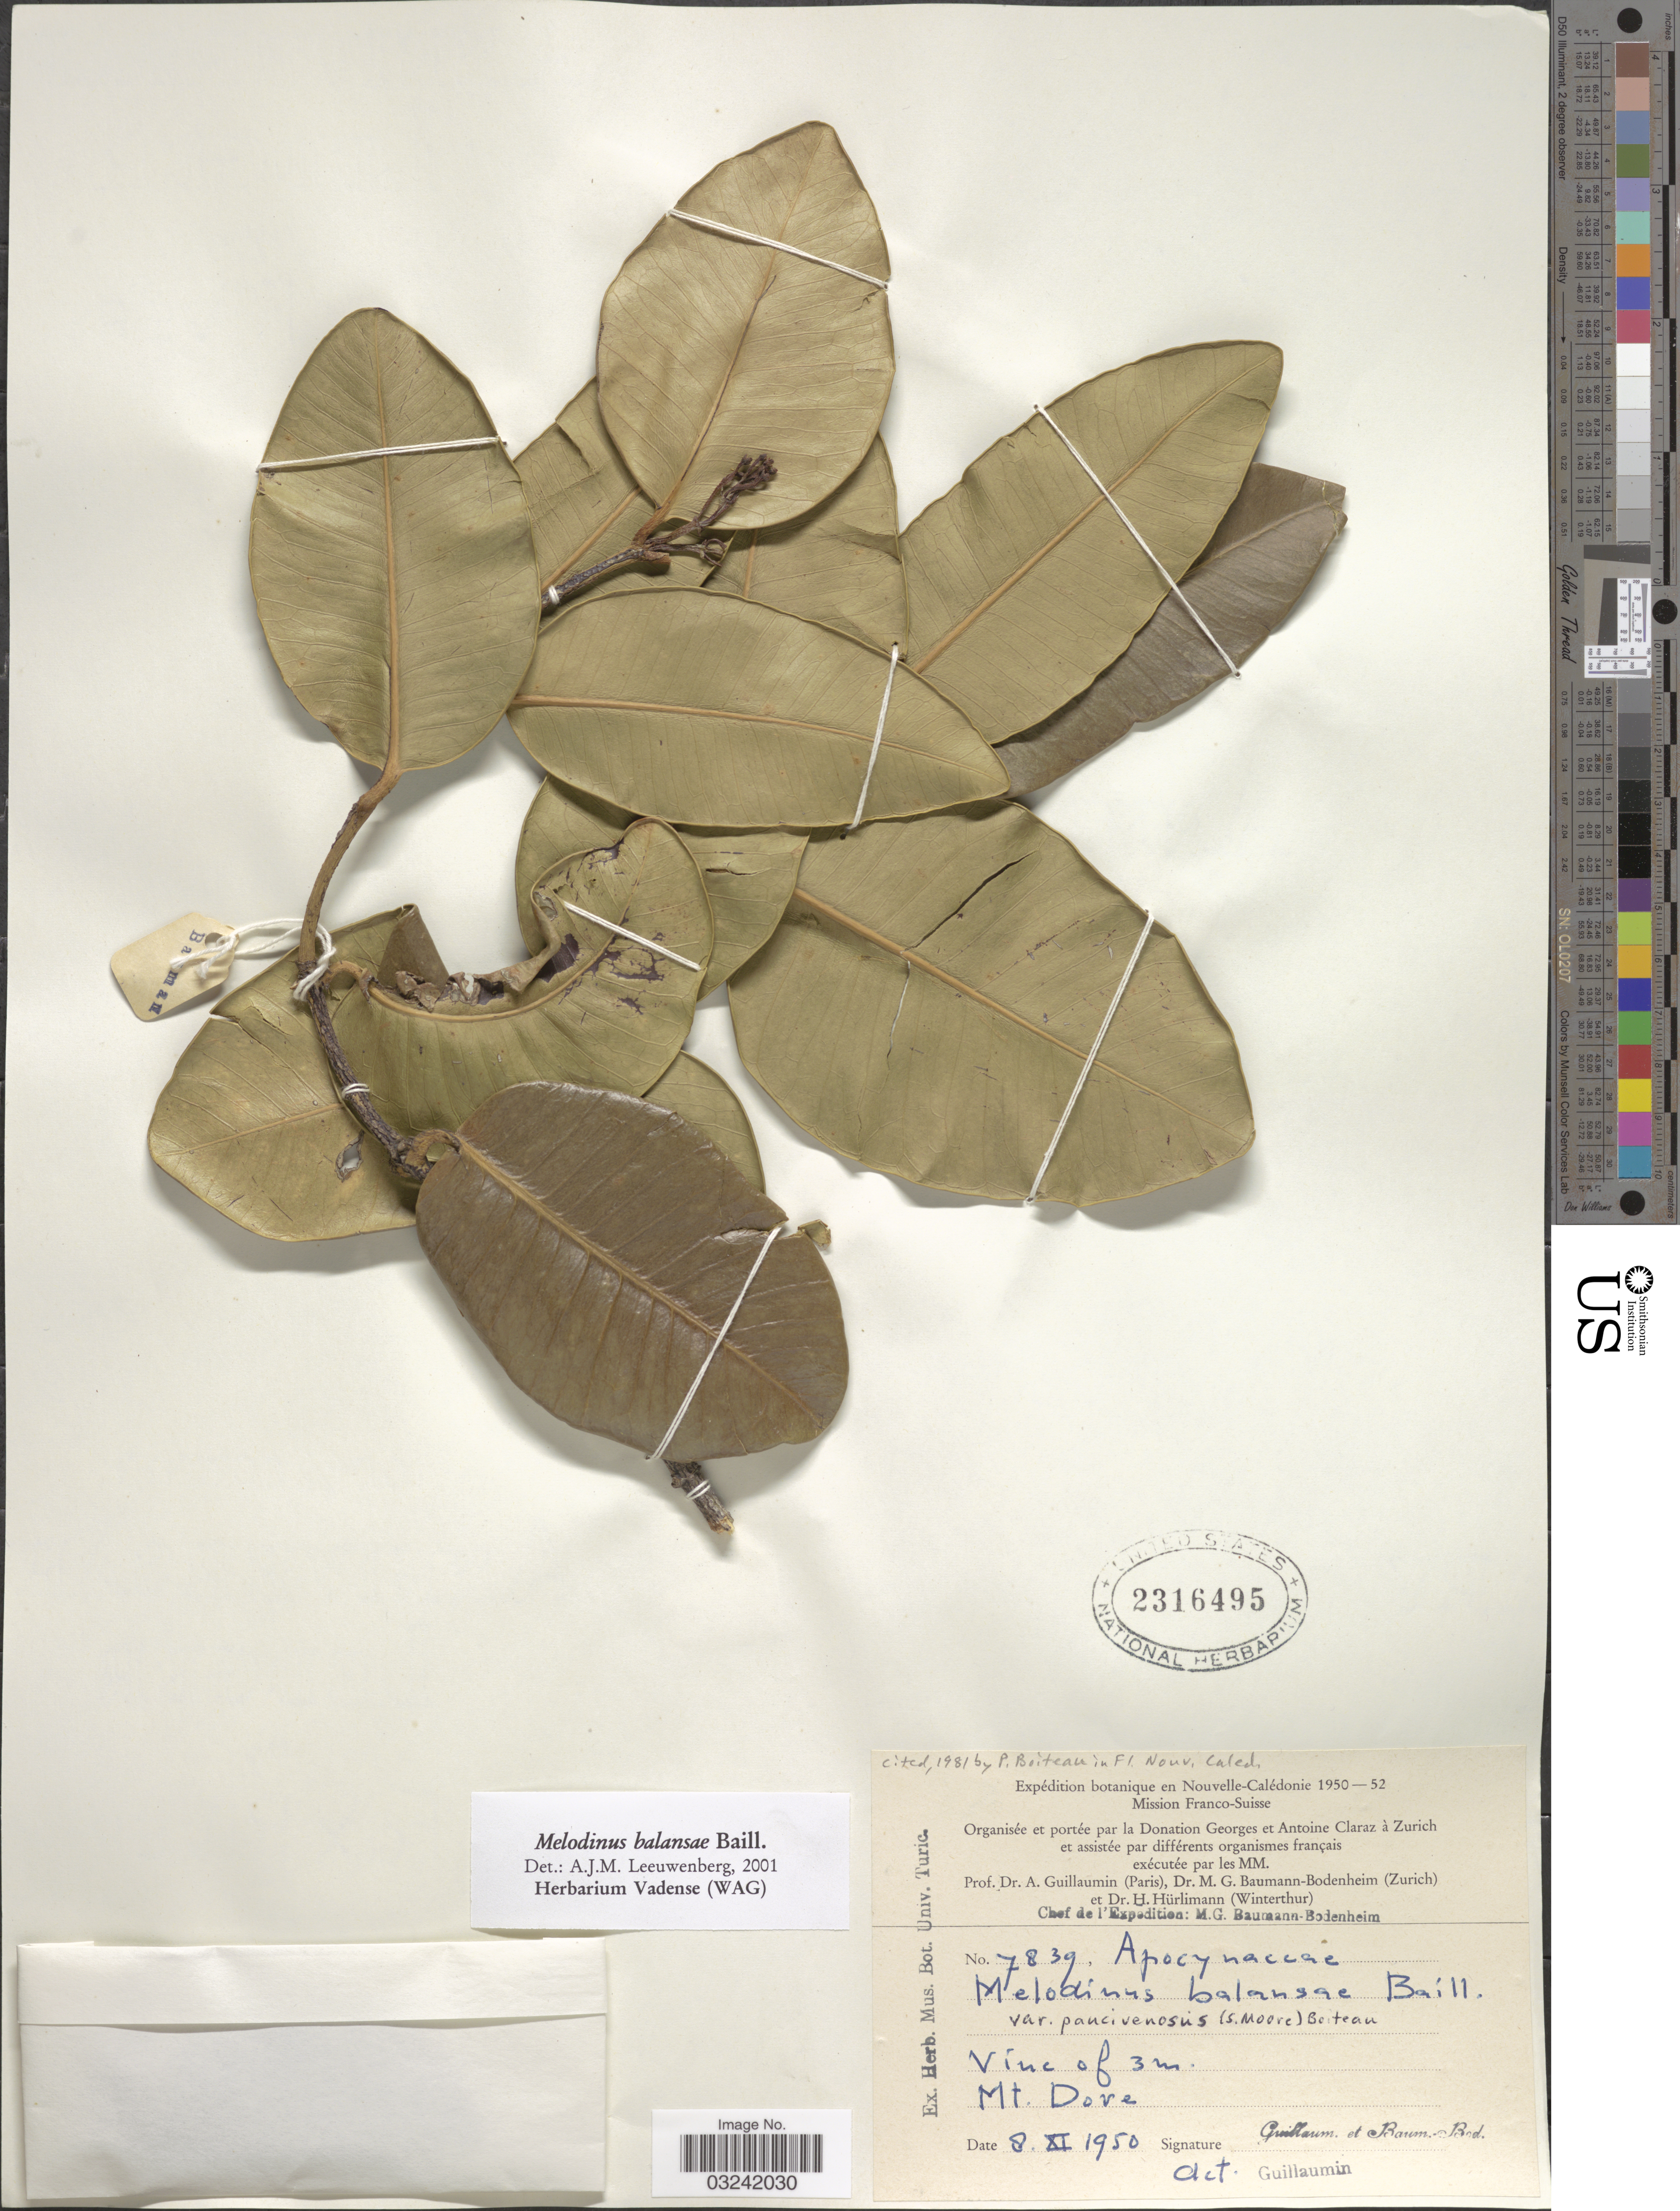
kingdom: Plantae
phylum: Tracheophyta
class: Magnoliopsida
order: Gentianales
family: Apocynaceae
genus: Melodinus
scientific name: Melodinus balansae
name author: Baill.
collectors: M. G. Baumann-Bodenheim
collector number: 7839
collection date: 1950-11-08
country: New Caledonia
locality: Nouvelle-Calédonie, Mt. Dove.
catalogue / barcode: US 2316495